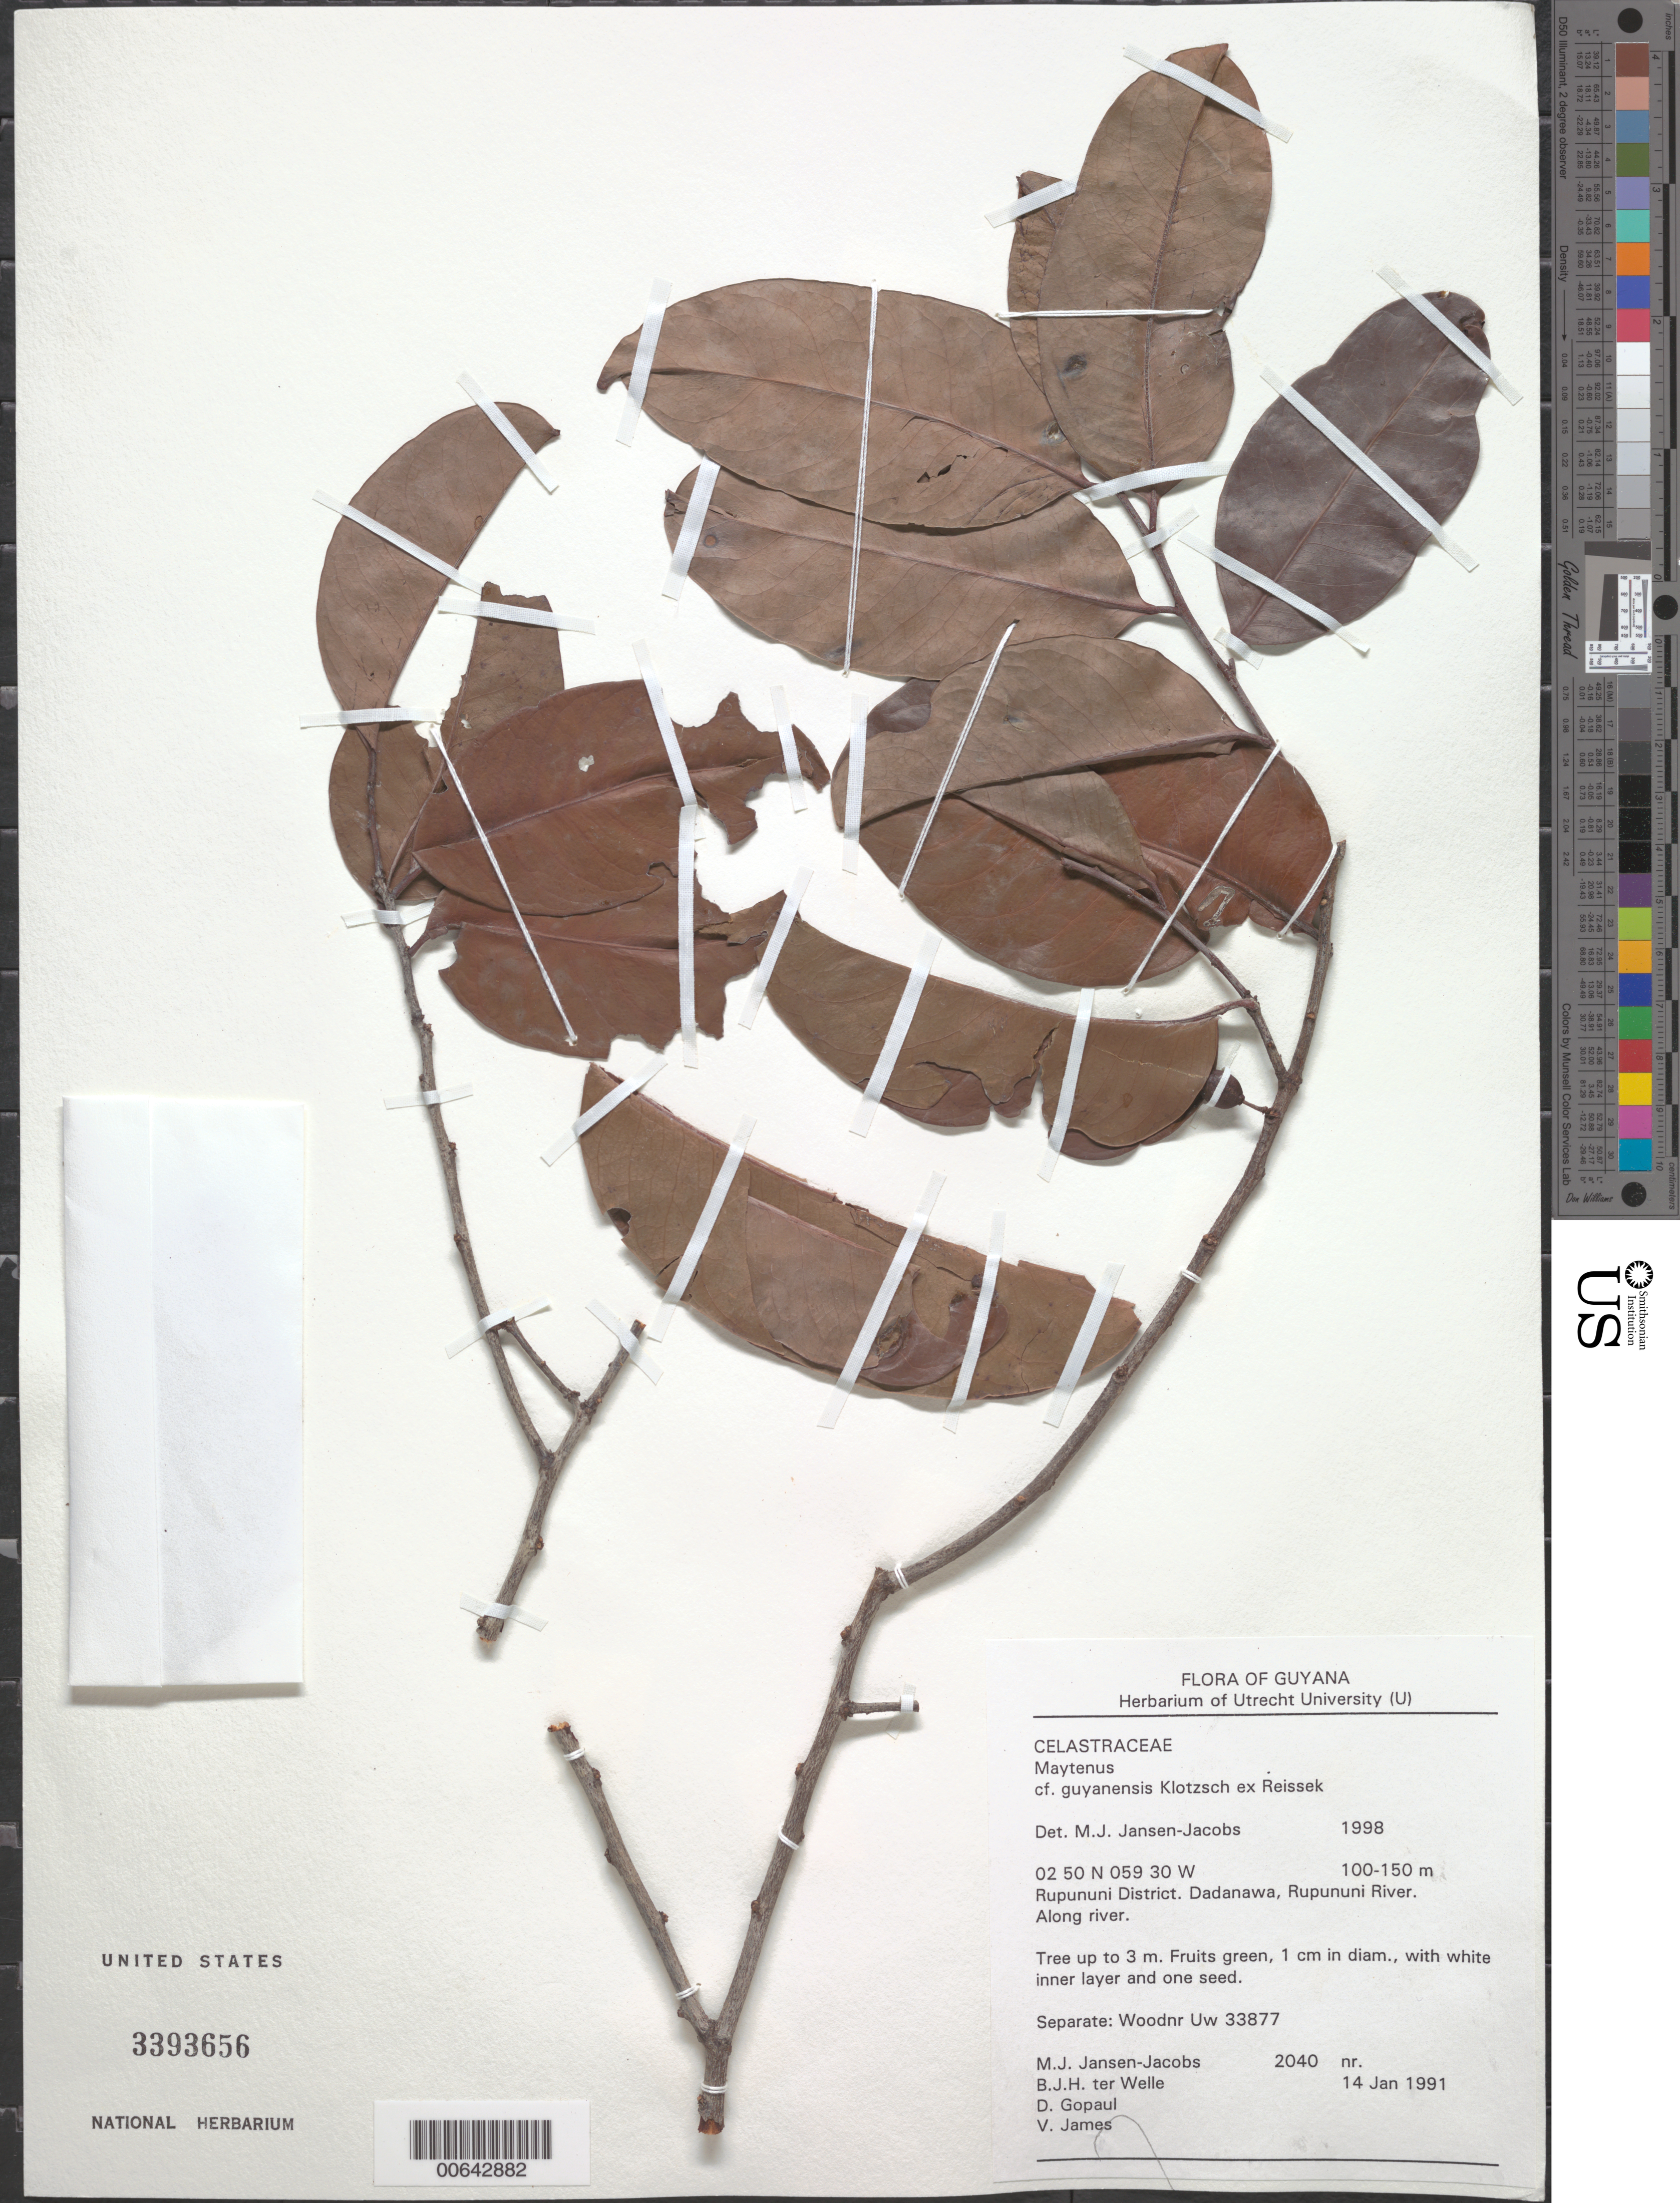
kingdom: Plantae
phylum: Tracheophyta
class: Magnoliopsida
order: Celastrales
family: Celastraceae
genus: Maytenus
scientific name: Maytenus guyanensis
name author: Klotzsch ex Reissek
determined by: Jansen-Jacobs, M. J., (U), Nationaal Herbarium Nederland, Utrecht University branch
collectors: M. J. Jansen-Jacobs, B. Welle, D. Gopaul & V. James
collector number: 2040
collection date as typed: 14-Jan-91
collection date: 1991-01-14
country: Guyana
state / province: U. Takutu-U. Essequibo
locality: Dadanawa, Rupununi River, Rupununi District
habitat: Along river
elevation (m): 100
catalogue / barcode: US 3393656